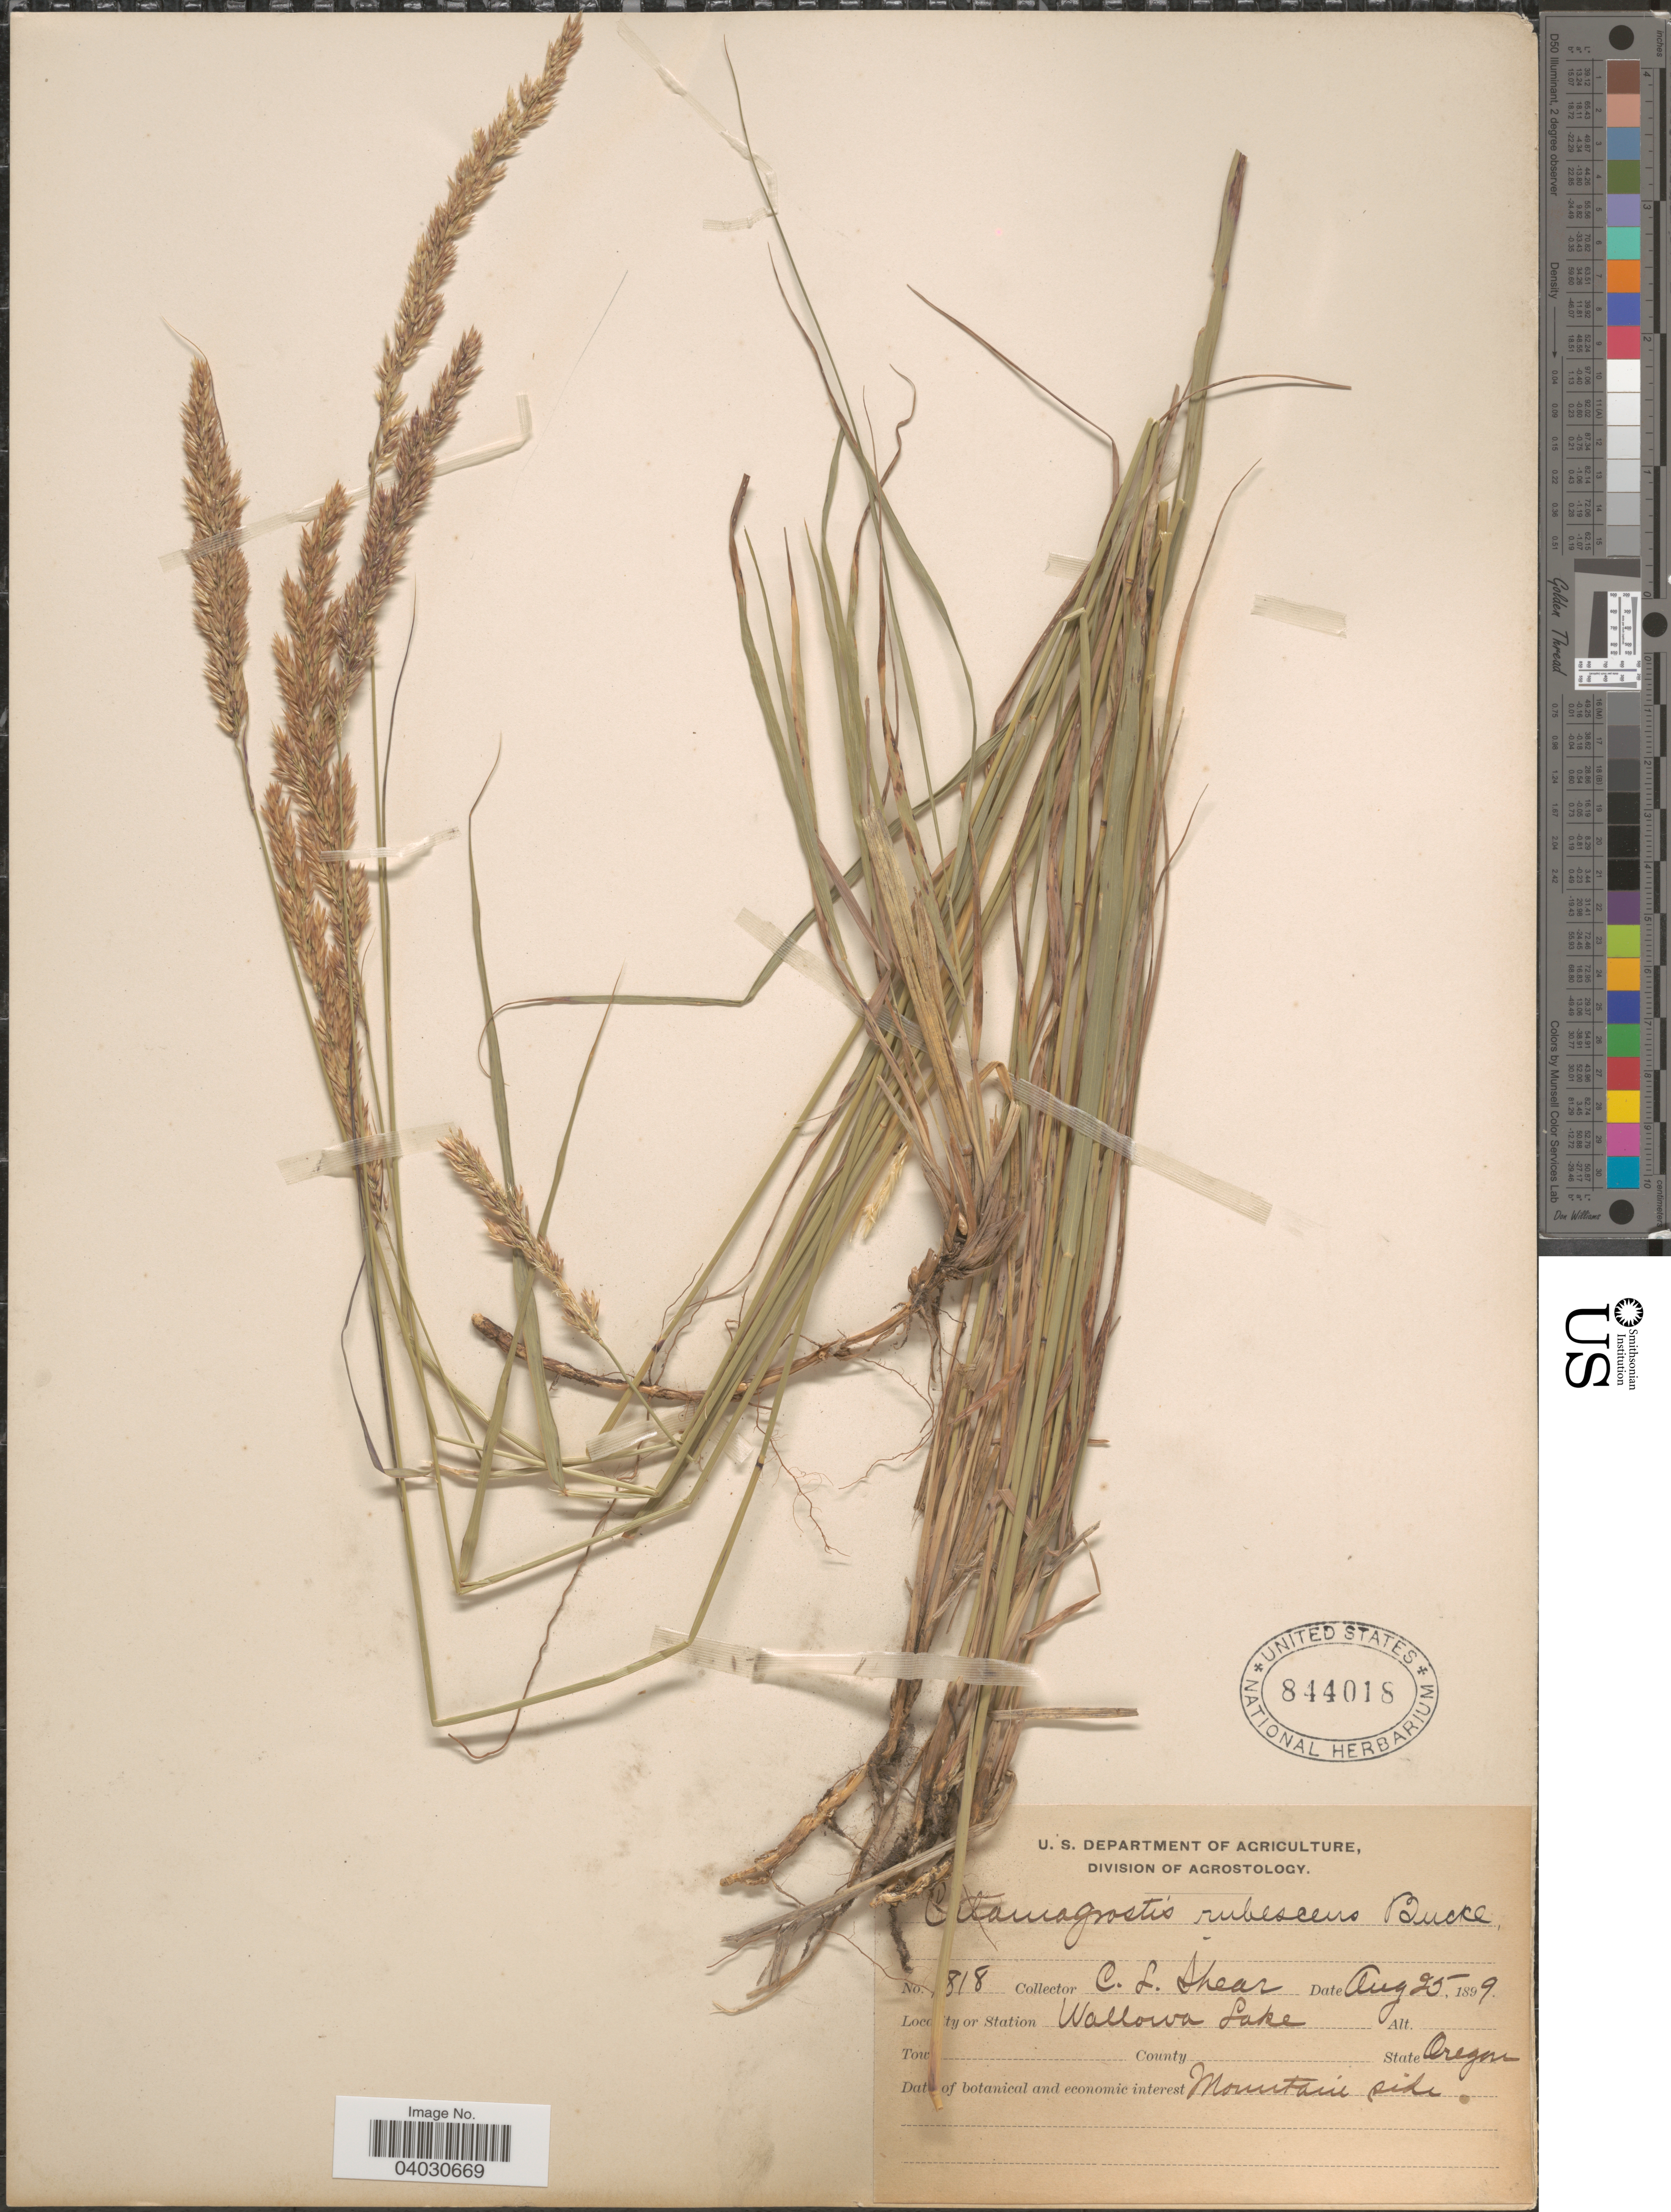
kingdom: Plantae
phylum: Tracheophyta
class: Liliopsida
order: Poales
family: Poaceae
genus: Calamagrostis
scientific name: Calamagrostis rubescens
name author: Buckley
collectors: C. L. Shear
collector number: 1818*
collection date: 1899-08-25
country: United States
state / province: Oregon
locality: Wallowa Lake.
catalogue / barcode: US 844018